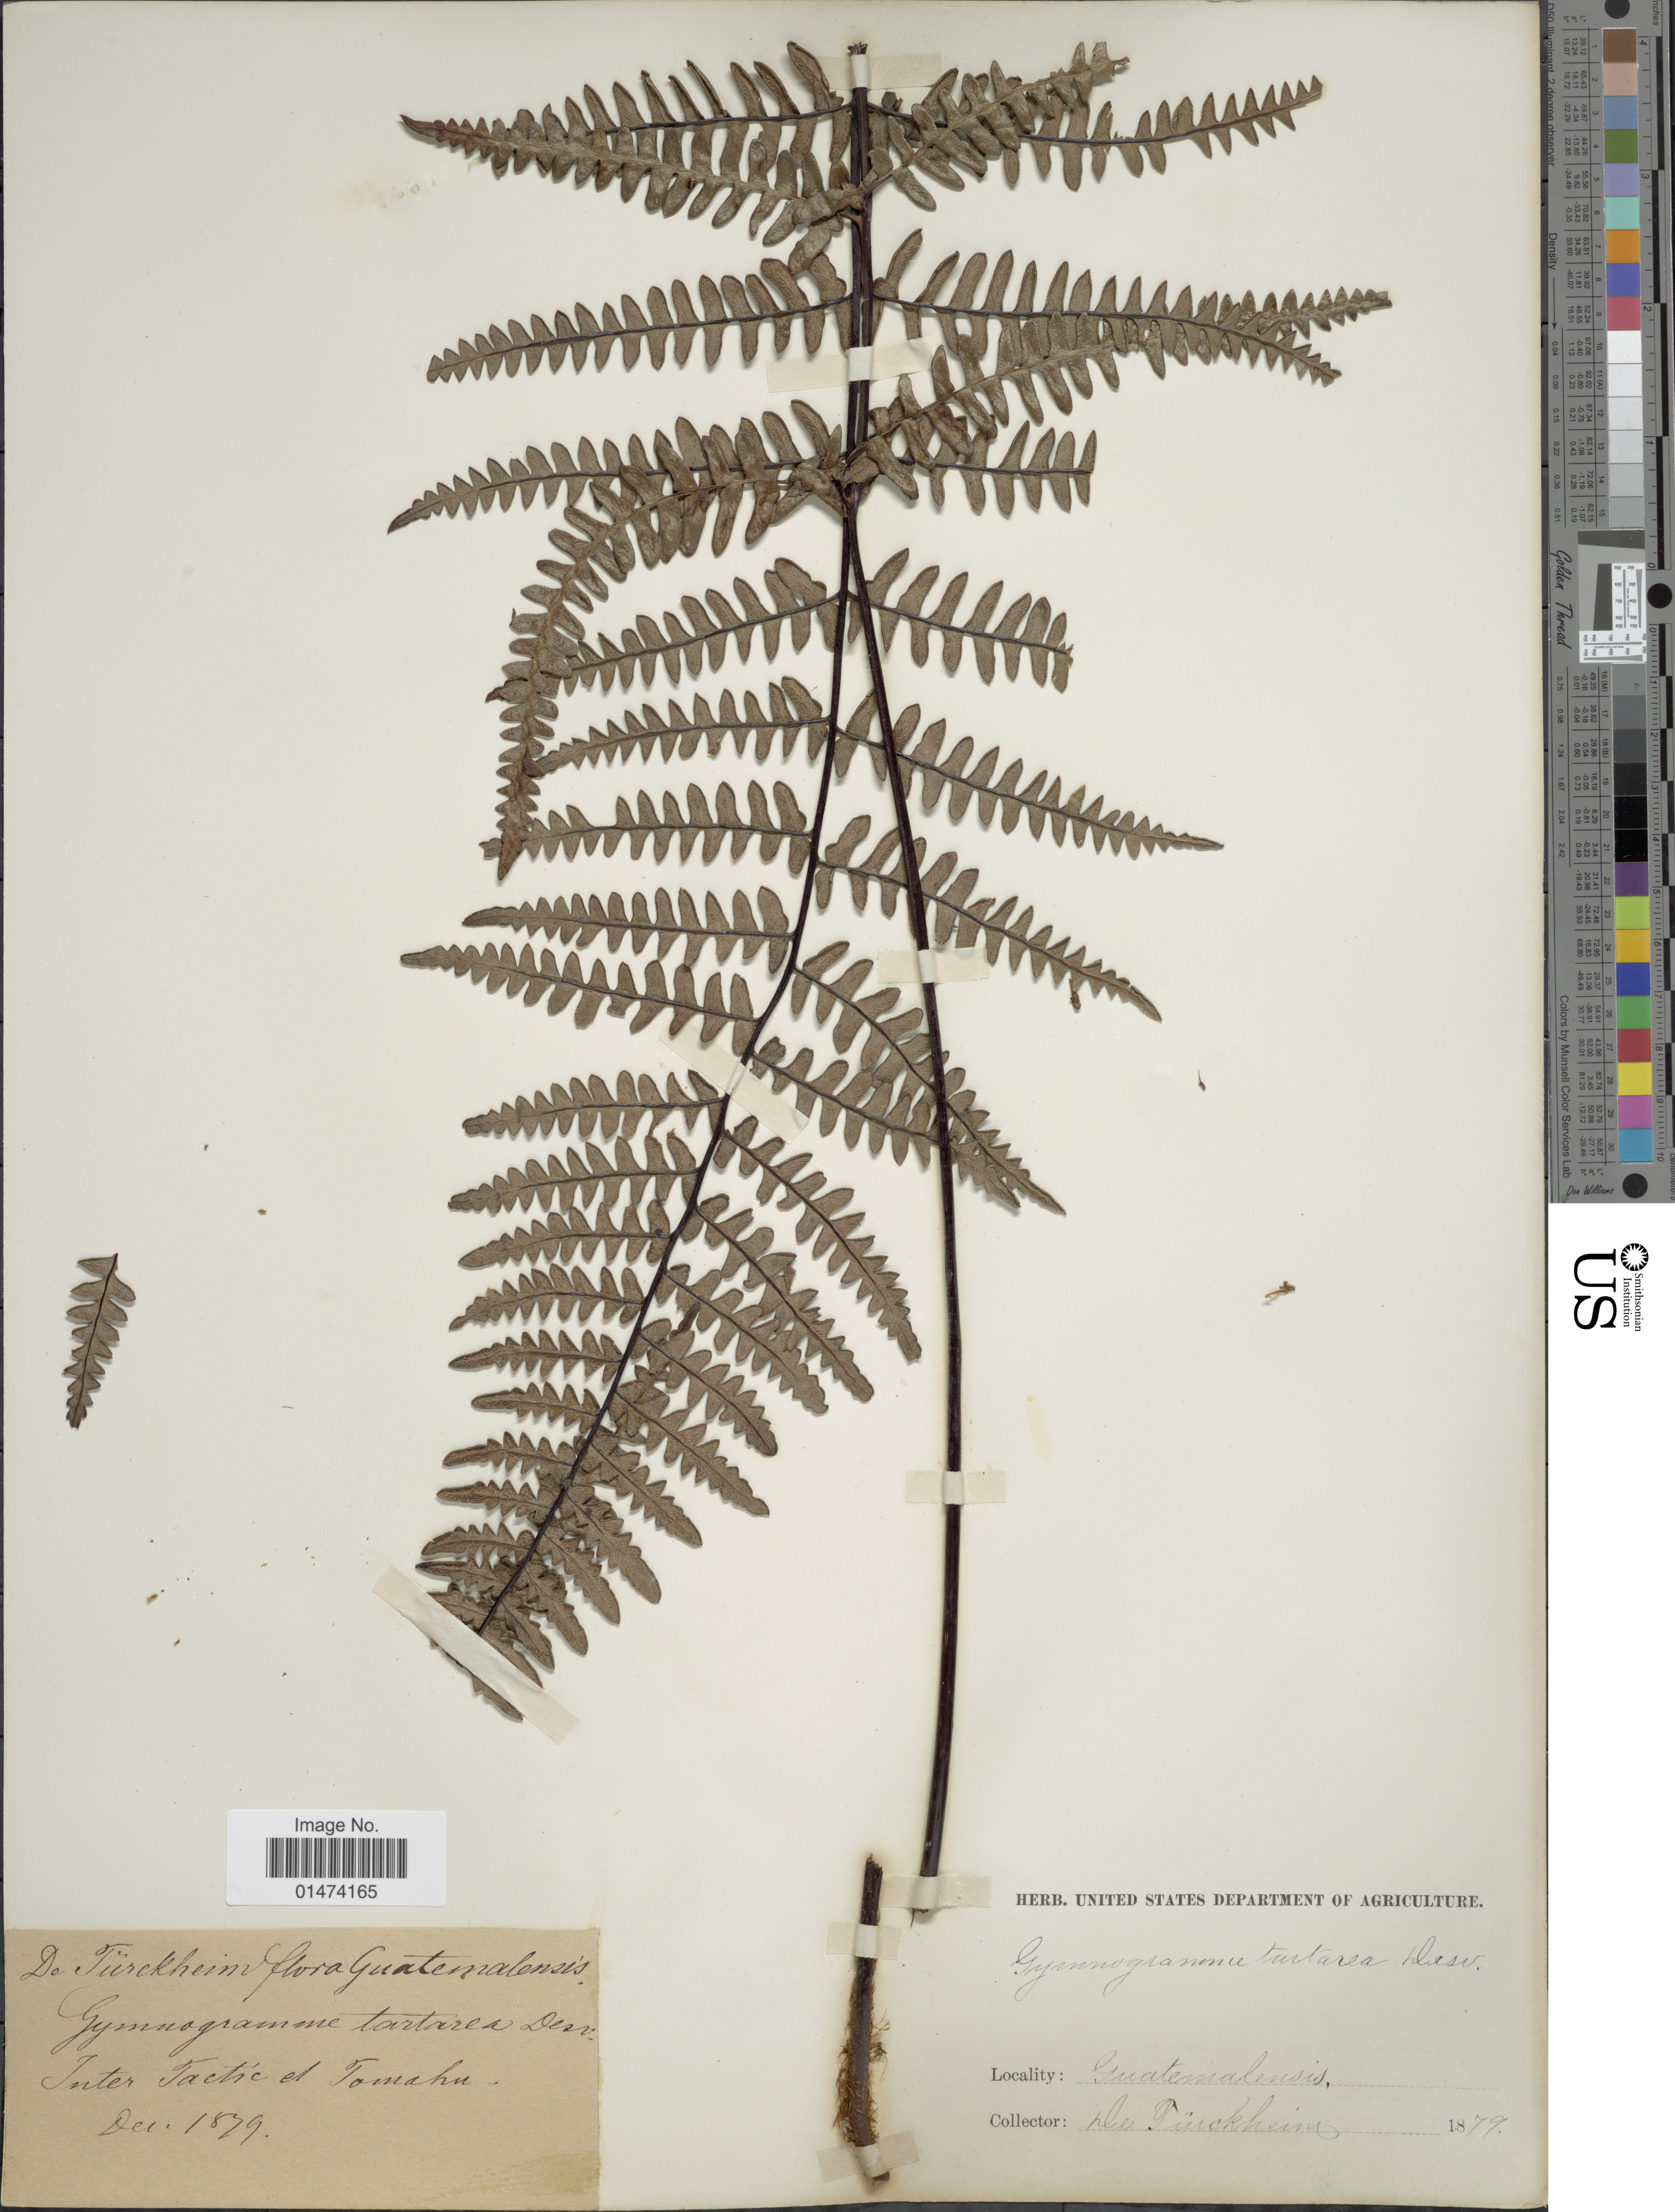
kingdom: Plantae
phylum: Tracheophyta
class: Polypodiopsida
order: Polypodiales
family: Pteridaceae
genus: Pityrogramma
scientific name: Pityrogramma tartarea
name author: (Cav.) Maxon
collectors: T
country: Guatemala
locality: Inter Tactic et Tamahu.